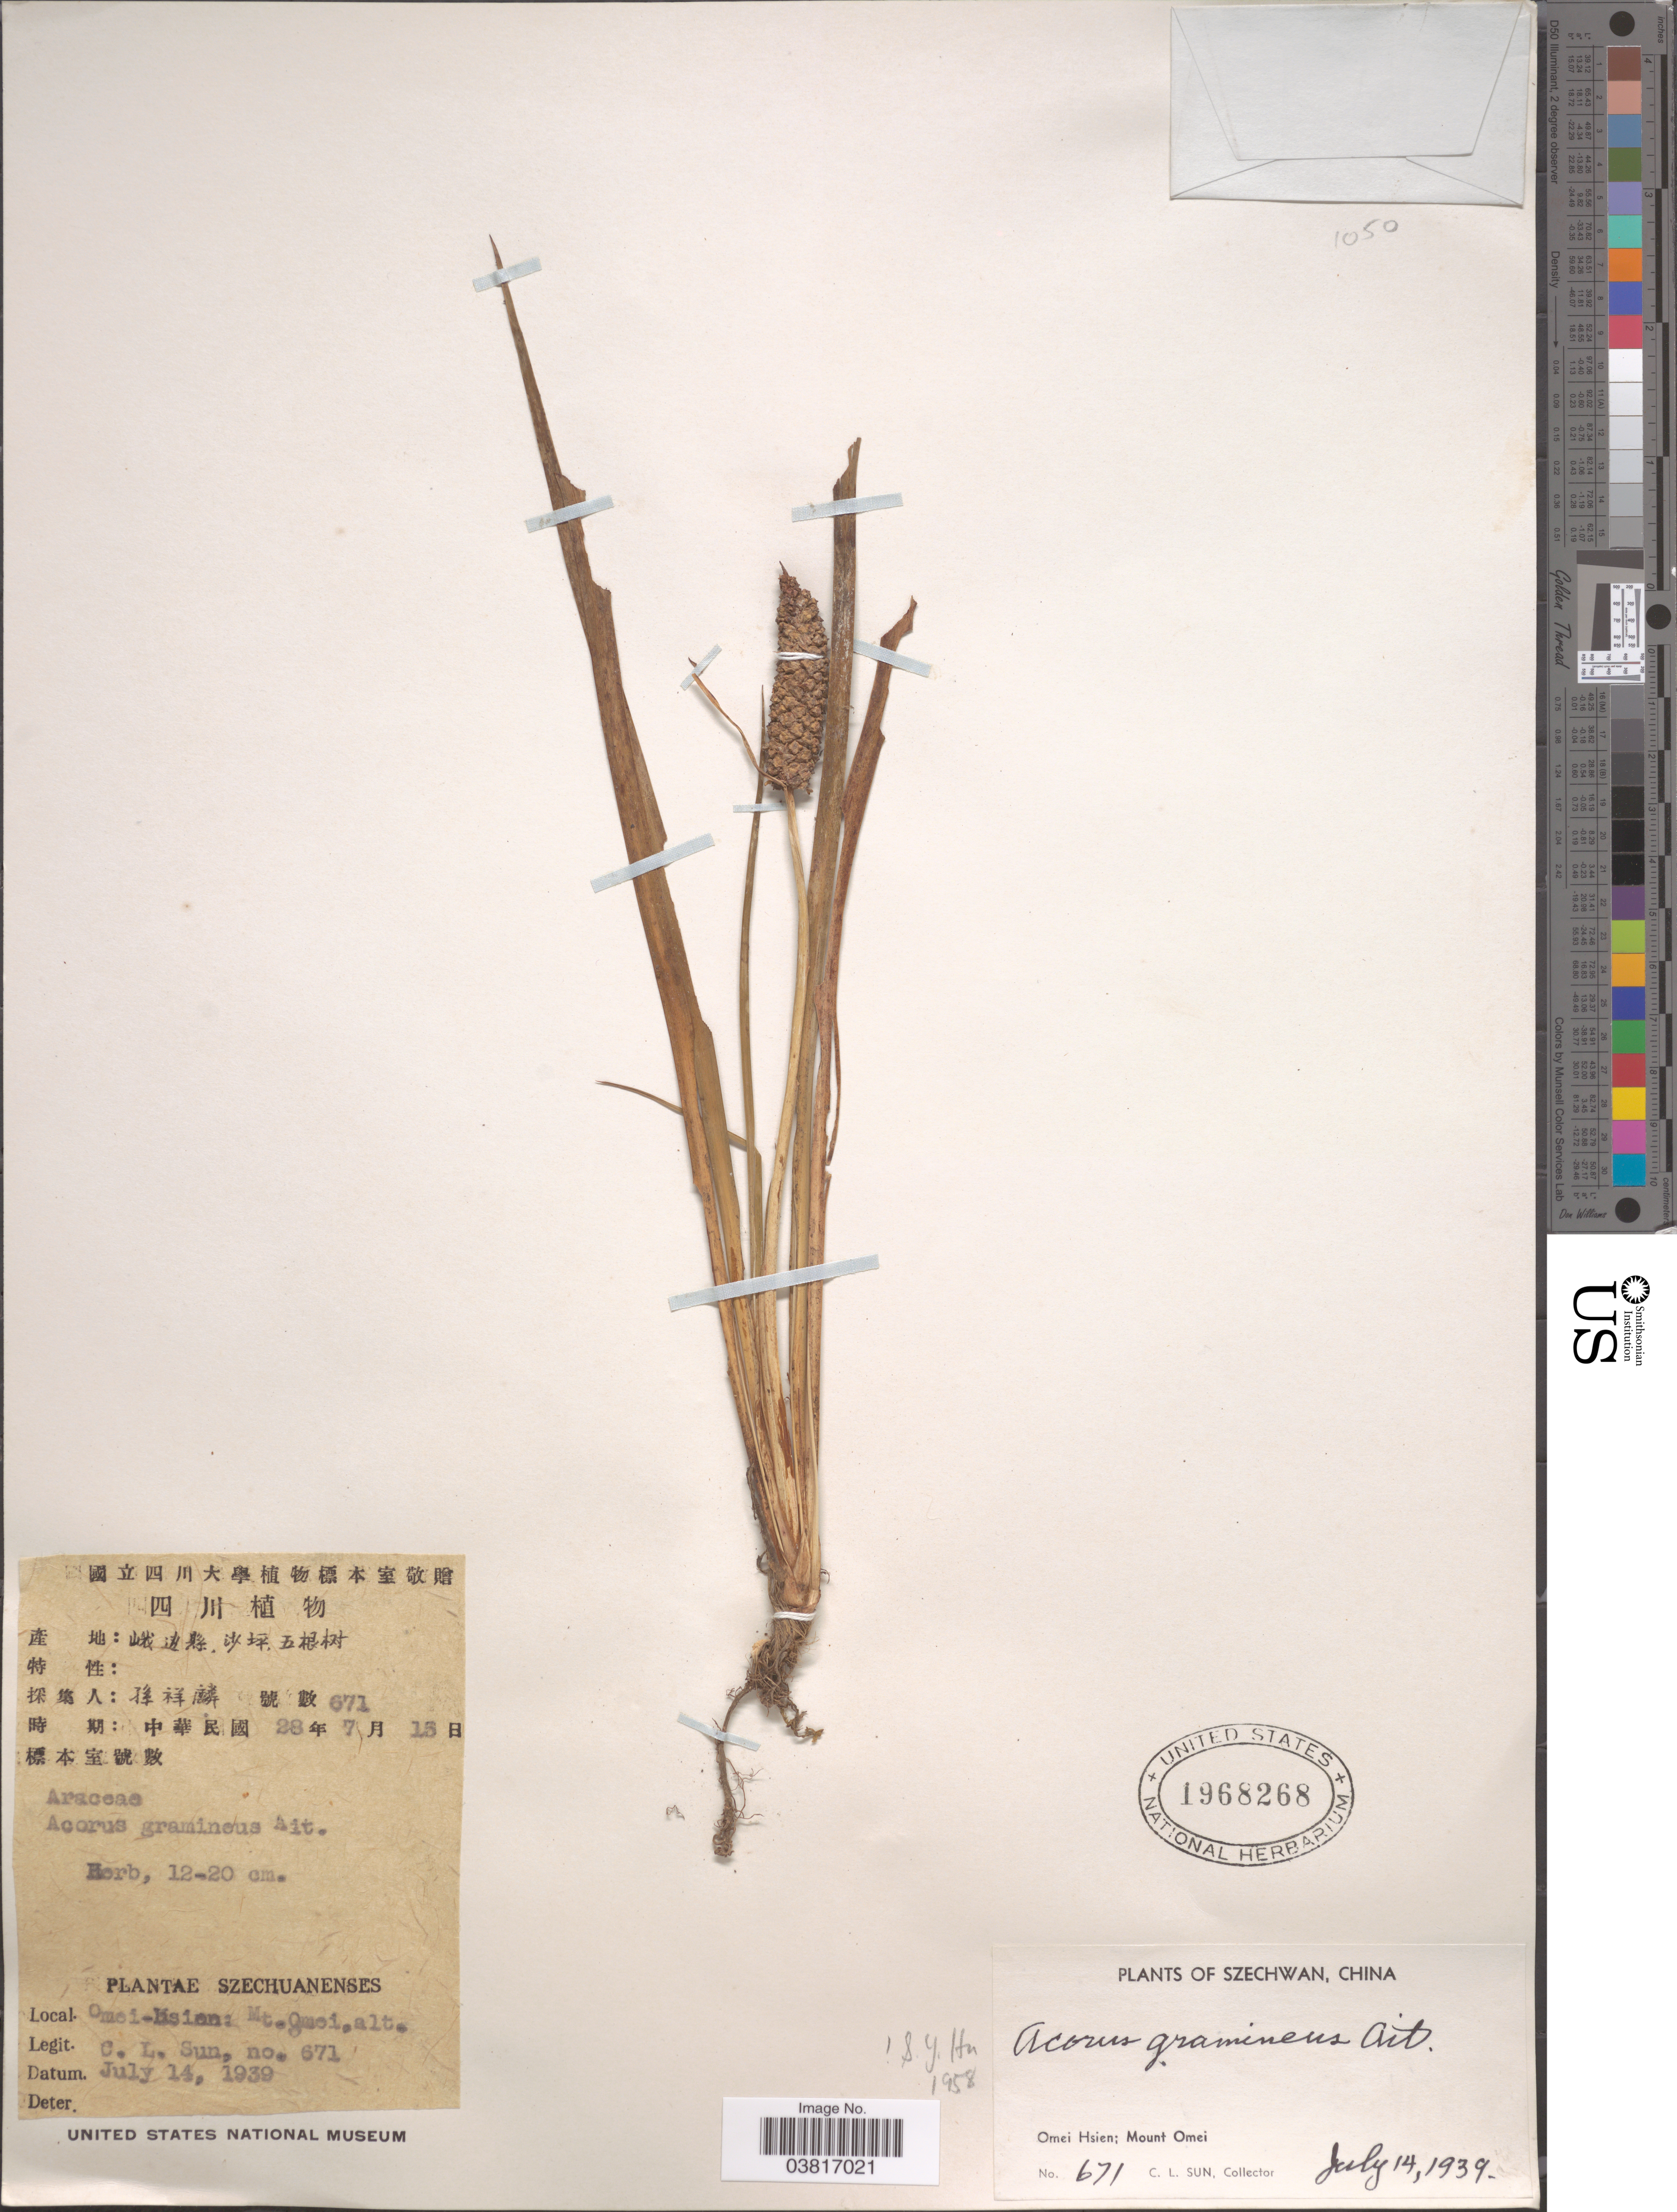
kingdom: Plantae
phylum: Tracheophyta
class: Liliopsida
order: Acorales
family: Acoraceae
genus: Acorus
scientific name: Acorus gramineus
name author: Sol. ex Aiton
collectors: C. Sun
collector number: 671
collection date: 1939-07-14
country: China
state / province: Sichuan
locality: Szechwan. Omei Hsien; Mount Omei.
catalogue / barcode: US 1968268